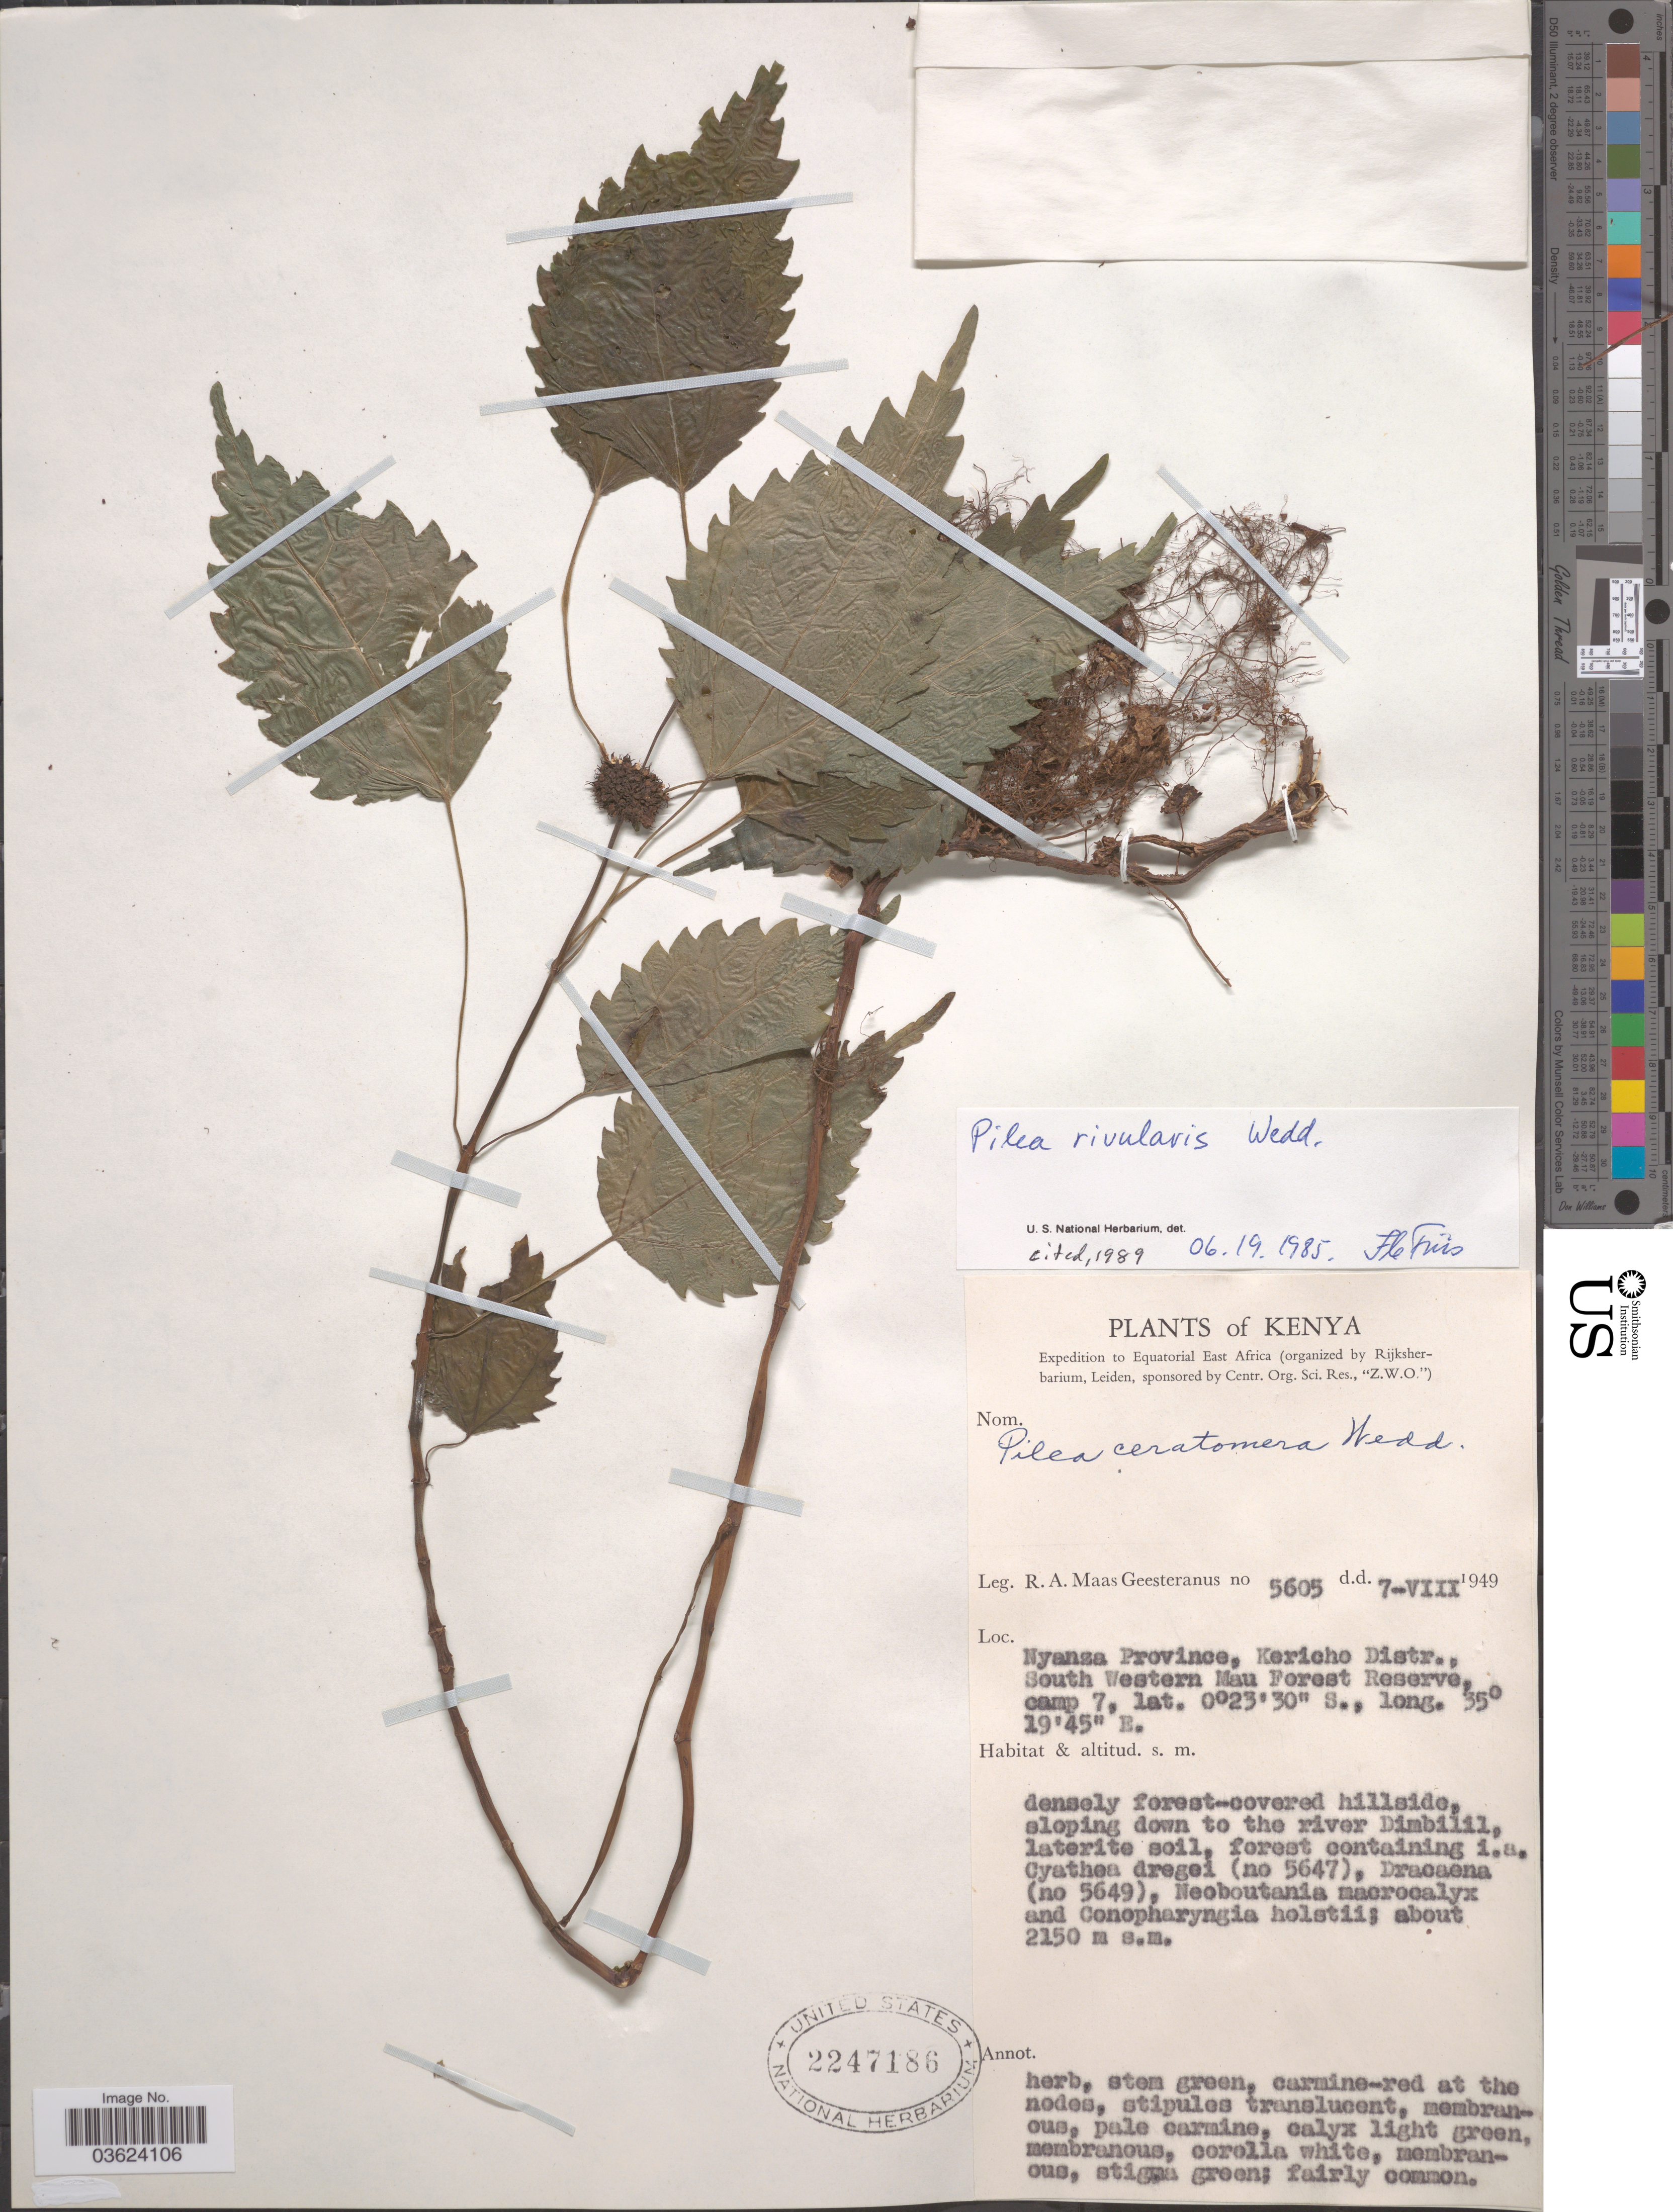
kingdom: Plantae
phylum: Tracheophyta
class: Magnoliopsida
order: Rosales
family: Urticaceae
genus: Pilea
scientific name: Pilea rivularis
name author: Wedd.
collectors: R. A. Maas Geesteranus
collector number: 5605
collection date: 1949-08-07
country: Kenya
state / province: Kericho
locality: Nyanza Province, Kericho Distr., South Western Mau Forest Reserve, camp 7.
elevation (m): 2150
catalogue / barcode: US 2247186